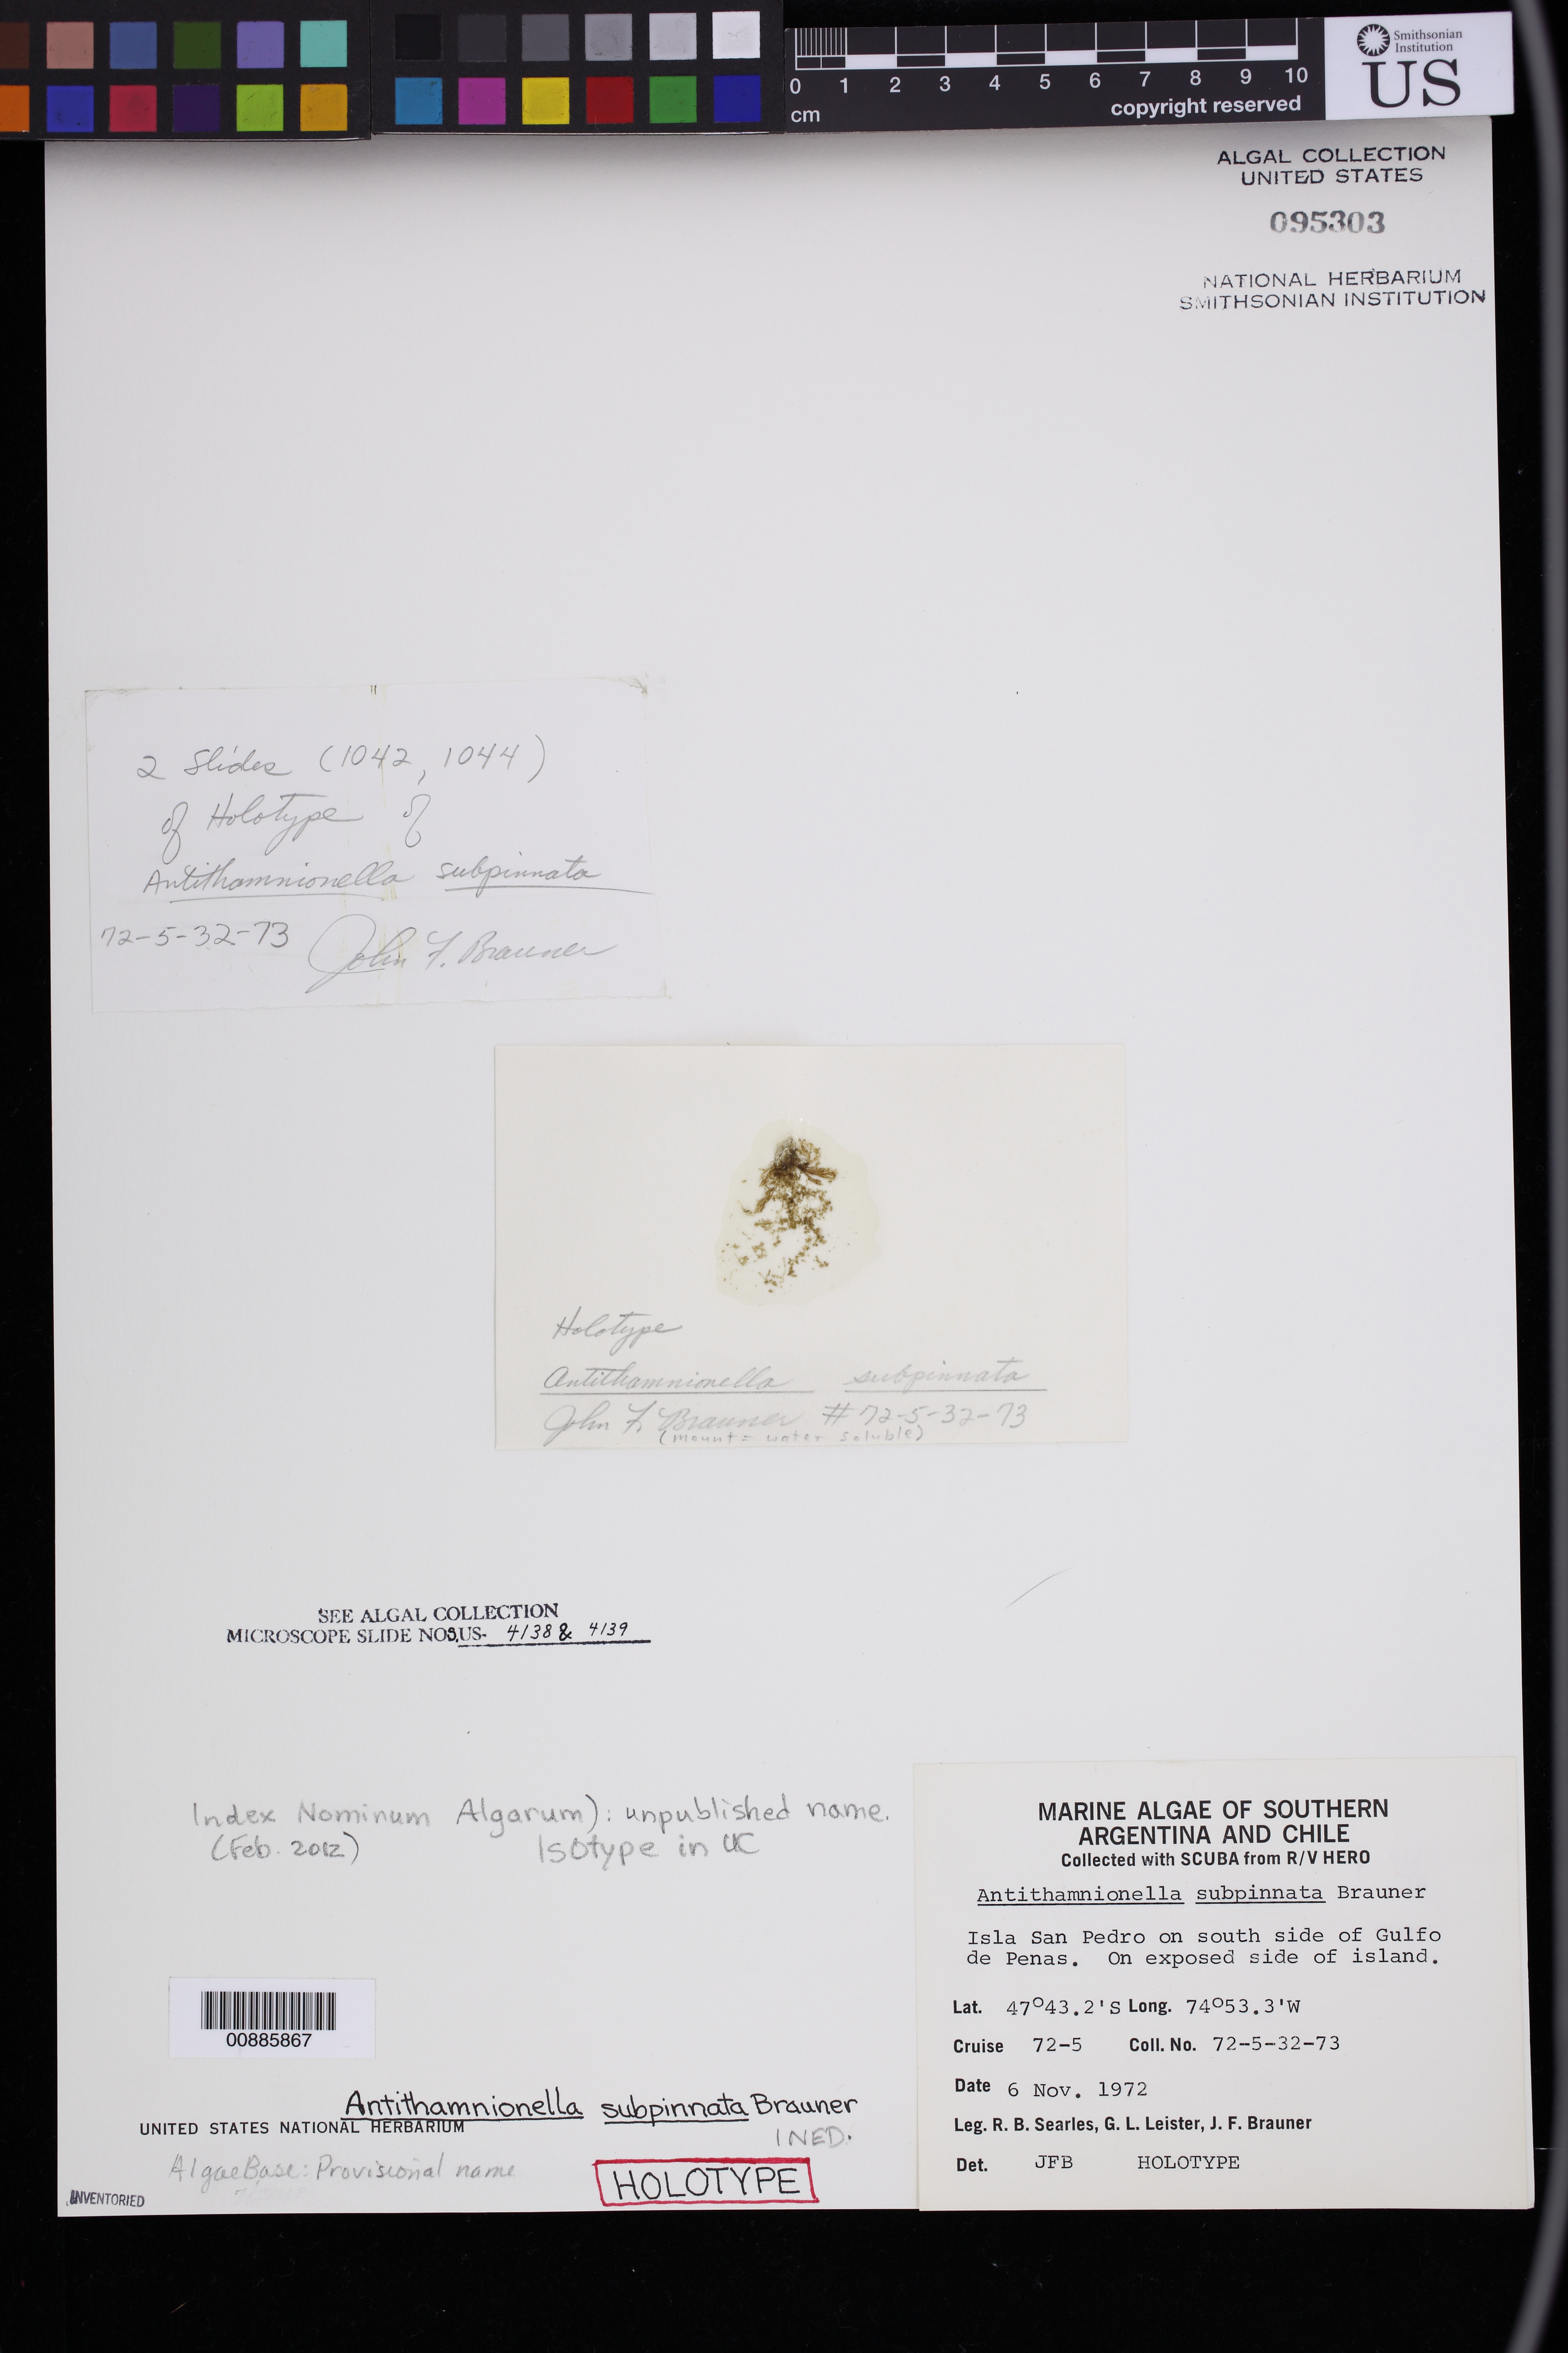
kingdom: Plantae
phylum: Rhodophyta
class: Florideophyceae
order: Ceramiales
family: Ceramiaceae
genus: Antithamnionella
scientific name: Antithamnionella subpinnata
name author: J.F.Brauner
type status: Holotype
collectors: R. Searles, G. Leister & J. F. Brauner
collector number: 72-5-32-73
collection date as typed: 06 Nov 1972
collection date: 1972-11-06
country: Chile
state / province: Aisén (XI)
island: Isla San Pedro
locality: Gulfo de Penas, south side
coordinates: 47 43.2' S, 74 53.3' W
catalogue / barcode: US 95303